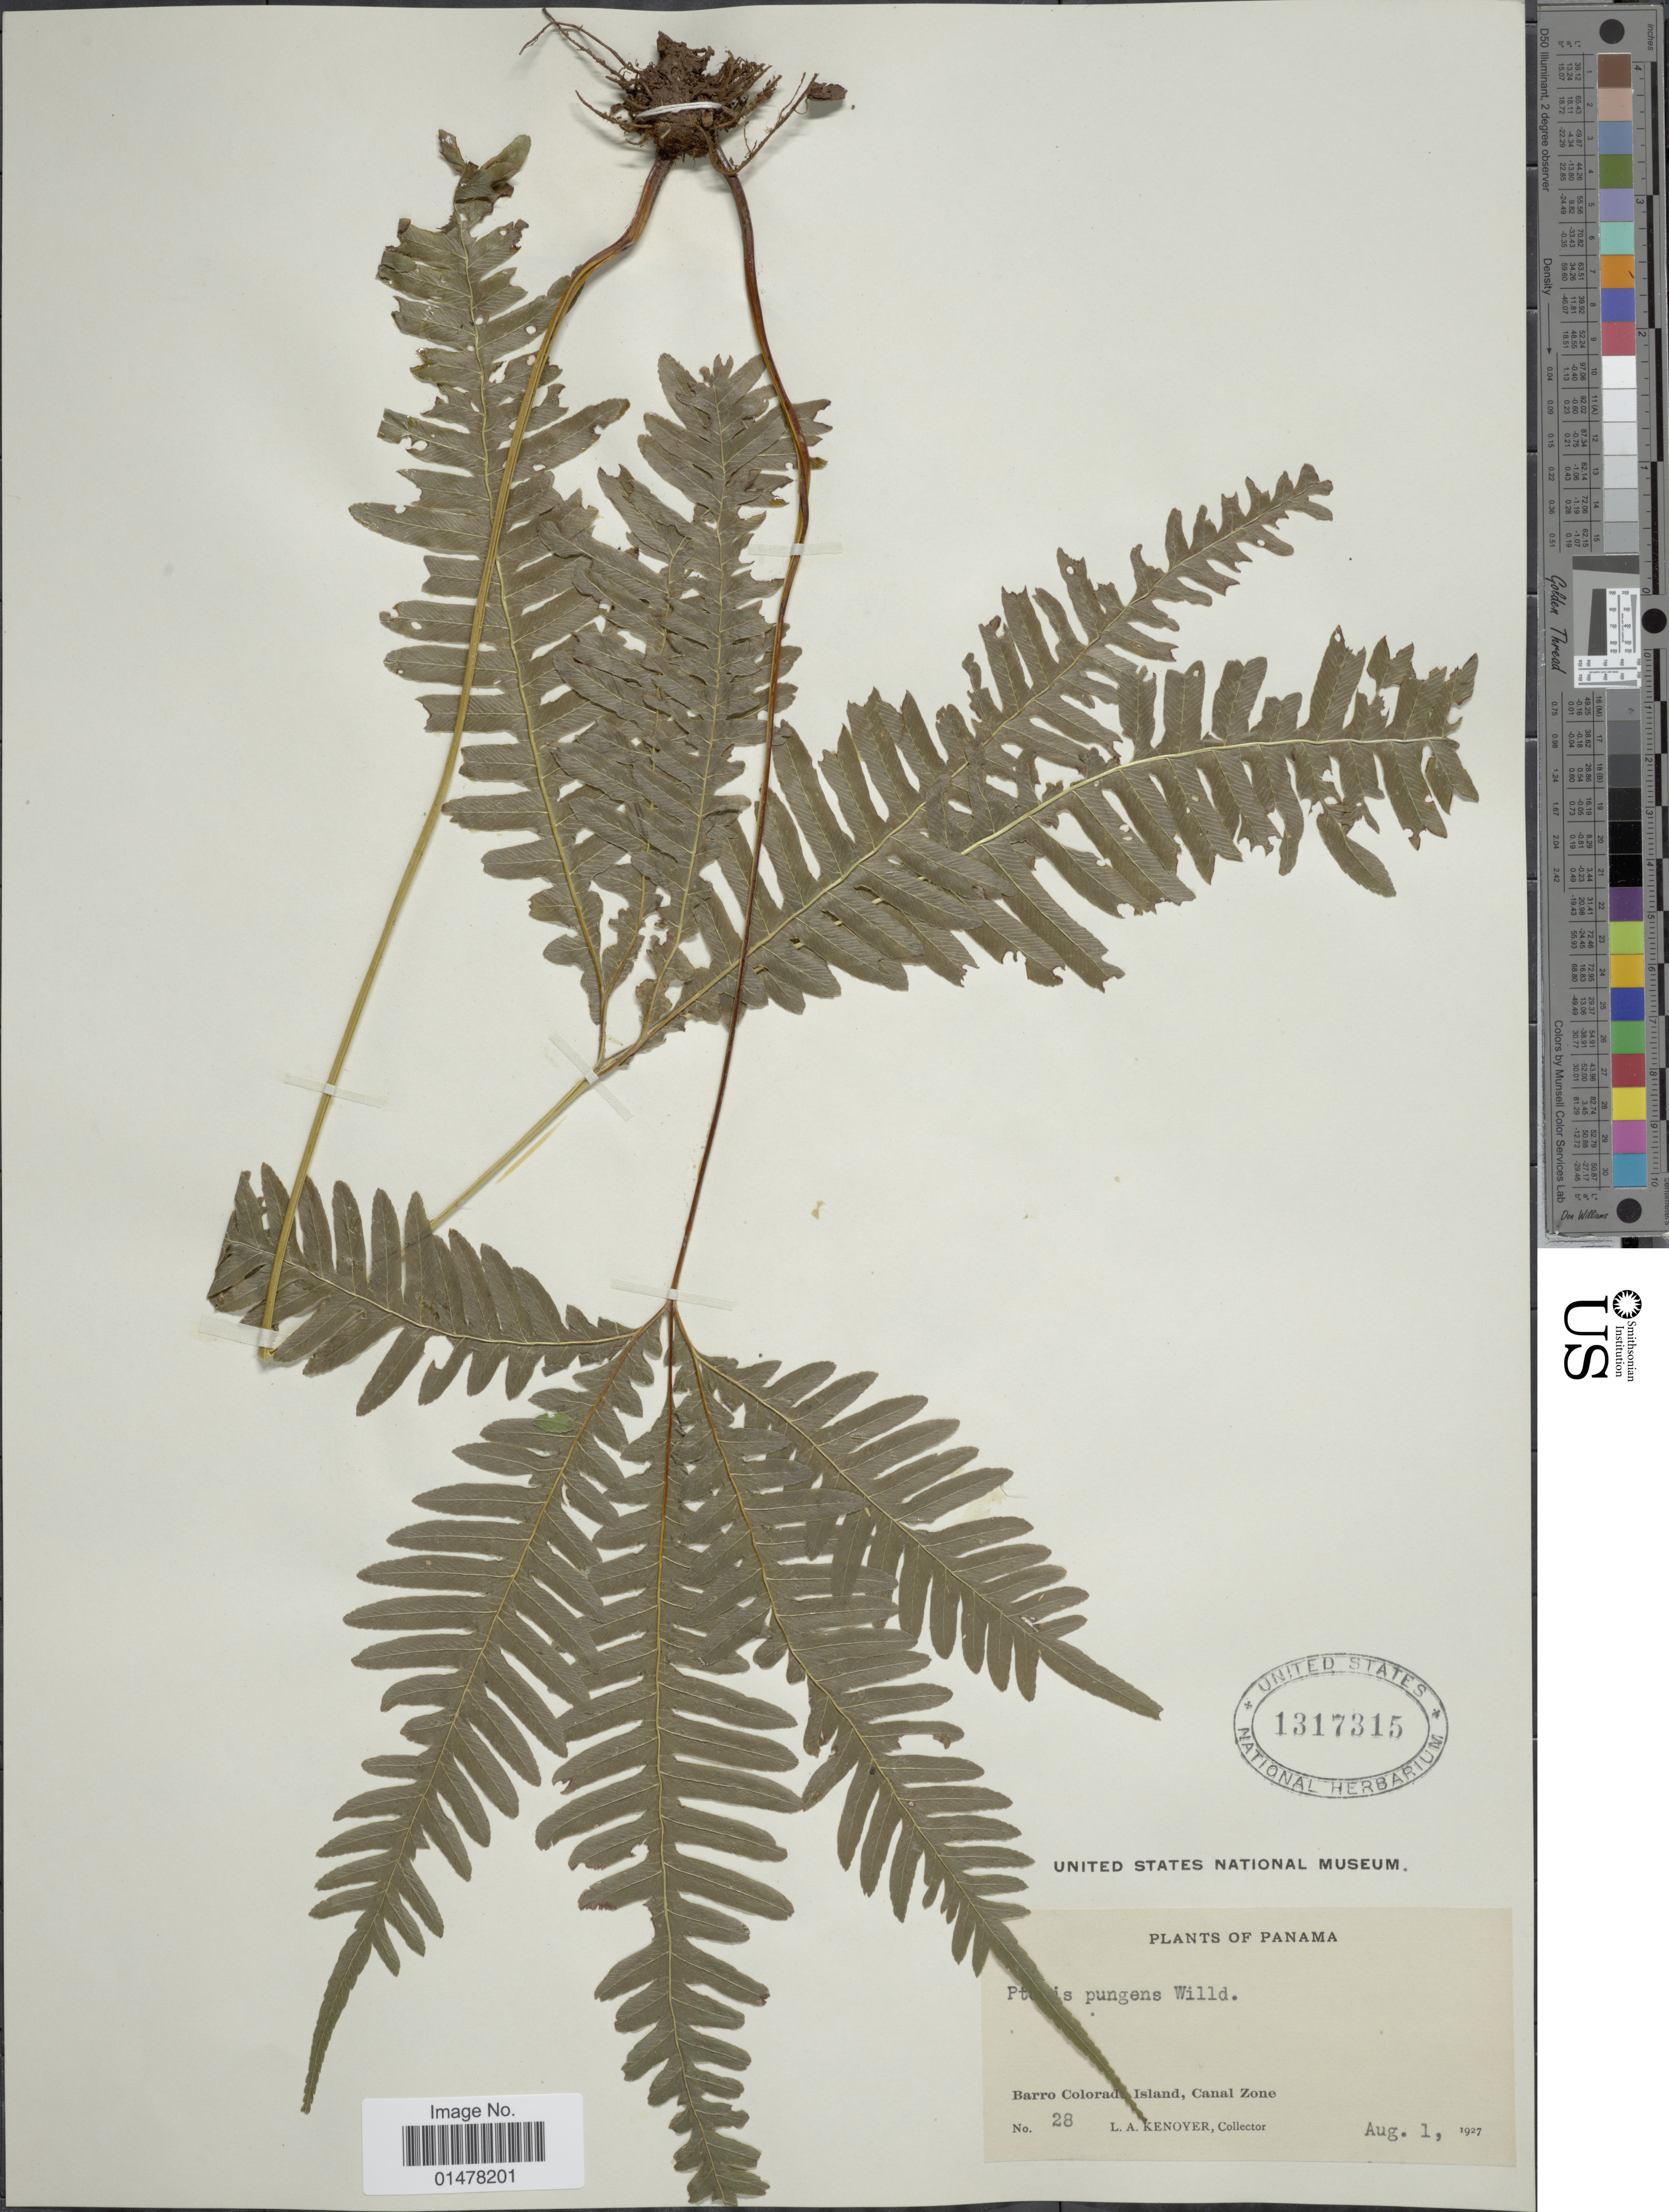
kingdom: Plantae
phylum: Tracheophyta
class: Polypodiopsida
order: Polypodiales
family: Pteridaceae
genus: Pteris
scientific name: Pteris pungens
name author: Willd.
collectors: L. A. Kenoyer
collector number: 28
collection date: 1927-08-01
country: Panama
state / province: Panamá Oeste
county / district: Canal Zone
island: Barro Colorado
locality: Plants of Panama, Barro Colorado island, Canal Zone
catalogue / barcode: US 1317315